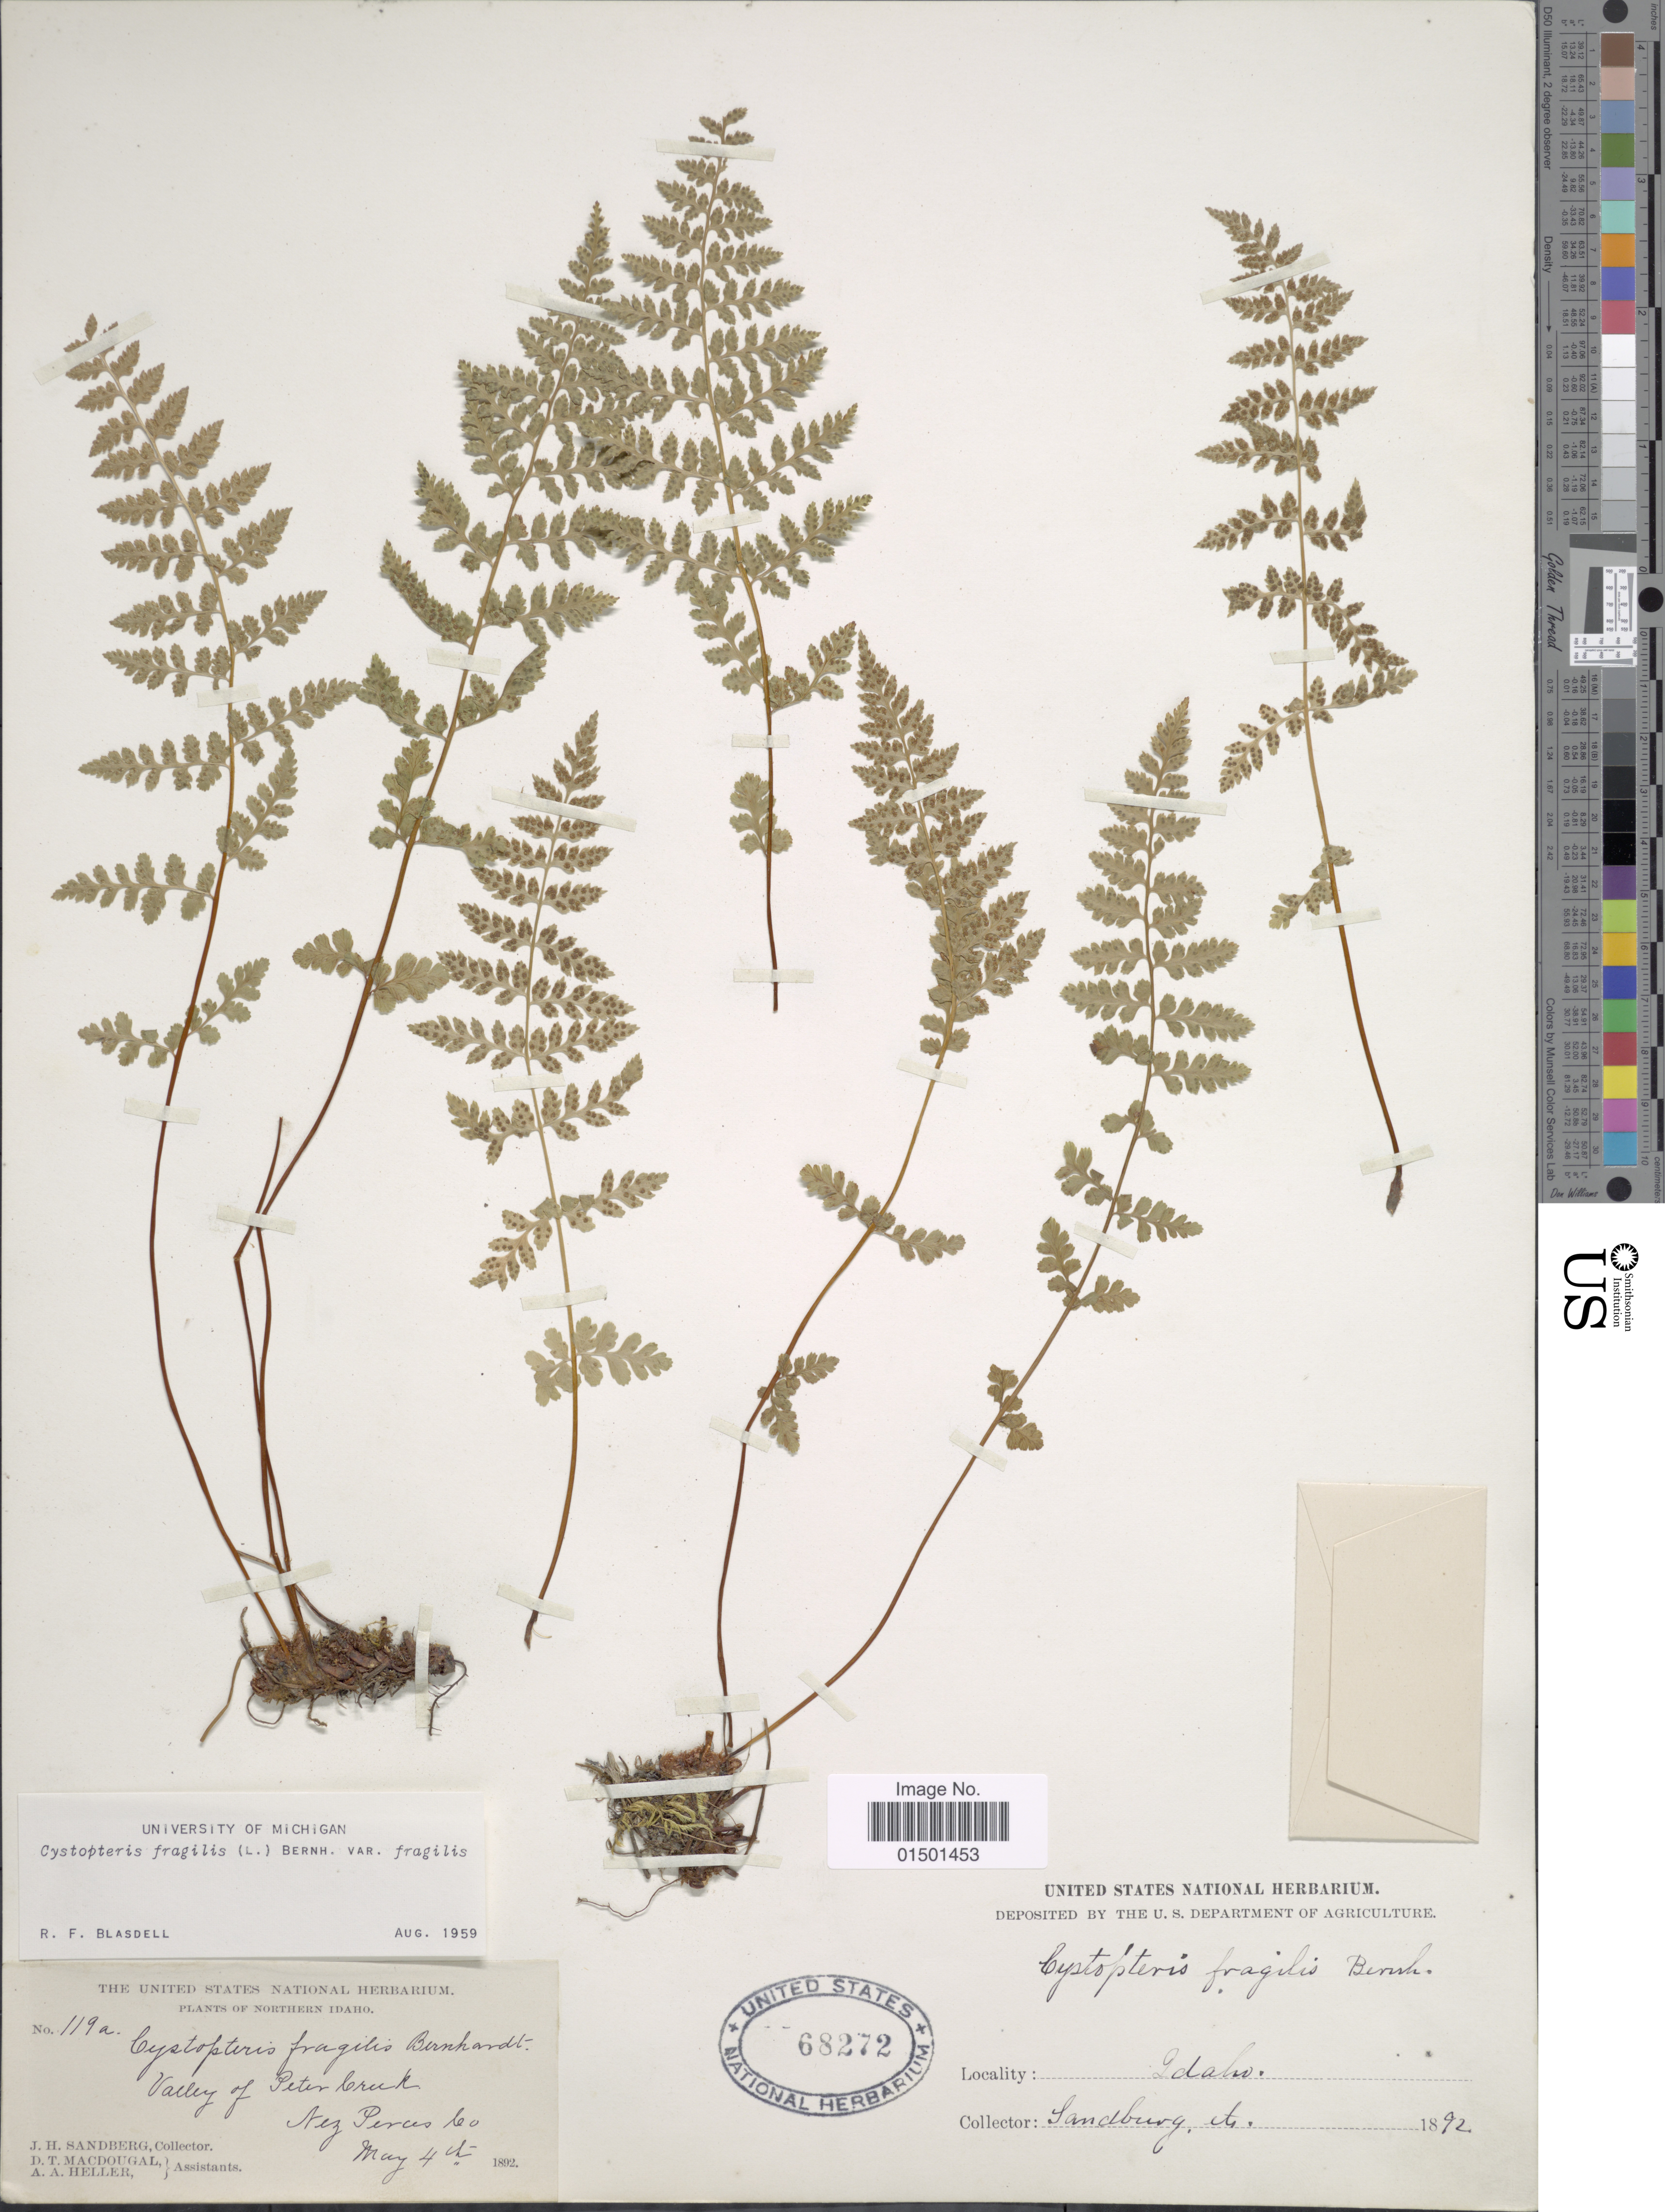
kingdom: Plantae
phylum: Tracheophyta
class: Polypodiopsida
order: Polypodiales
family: Cystopteridaceae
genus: Cystopteris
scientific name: Cystopteris fragilis var. fragilis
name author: (L.) Bernh.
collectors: J. H. Sandberg, D. T. MacDougal & A. A. Heller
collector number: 119a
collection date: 1892-05-04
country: United States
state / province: Idaho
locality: Northern Idaho. Valley of Peter Creek. Nez Perces Co.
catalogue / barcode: US 68272